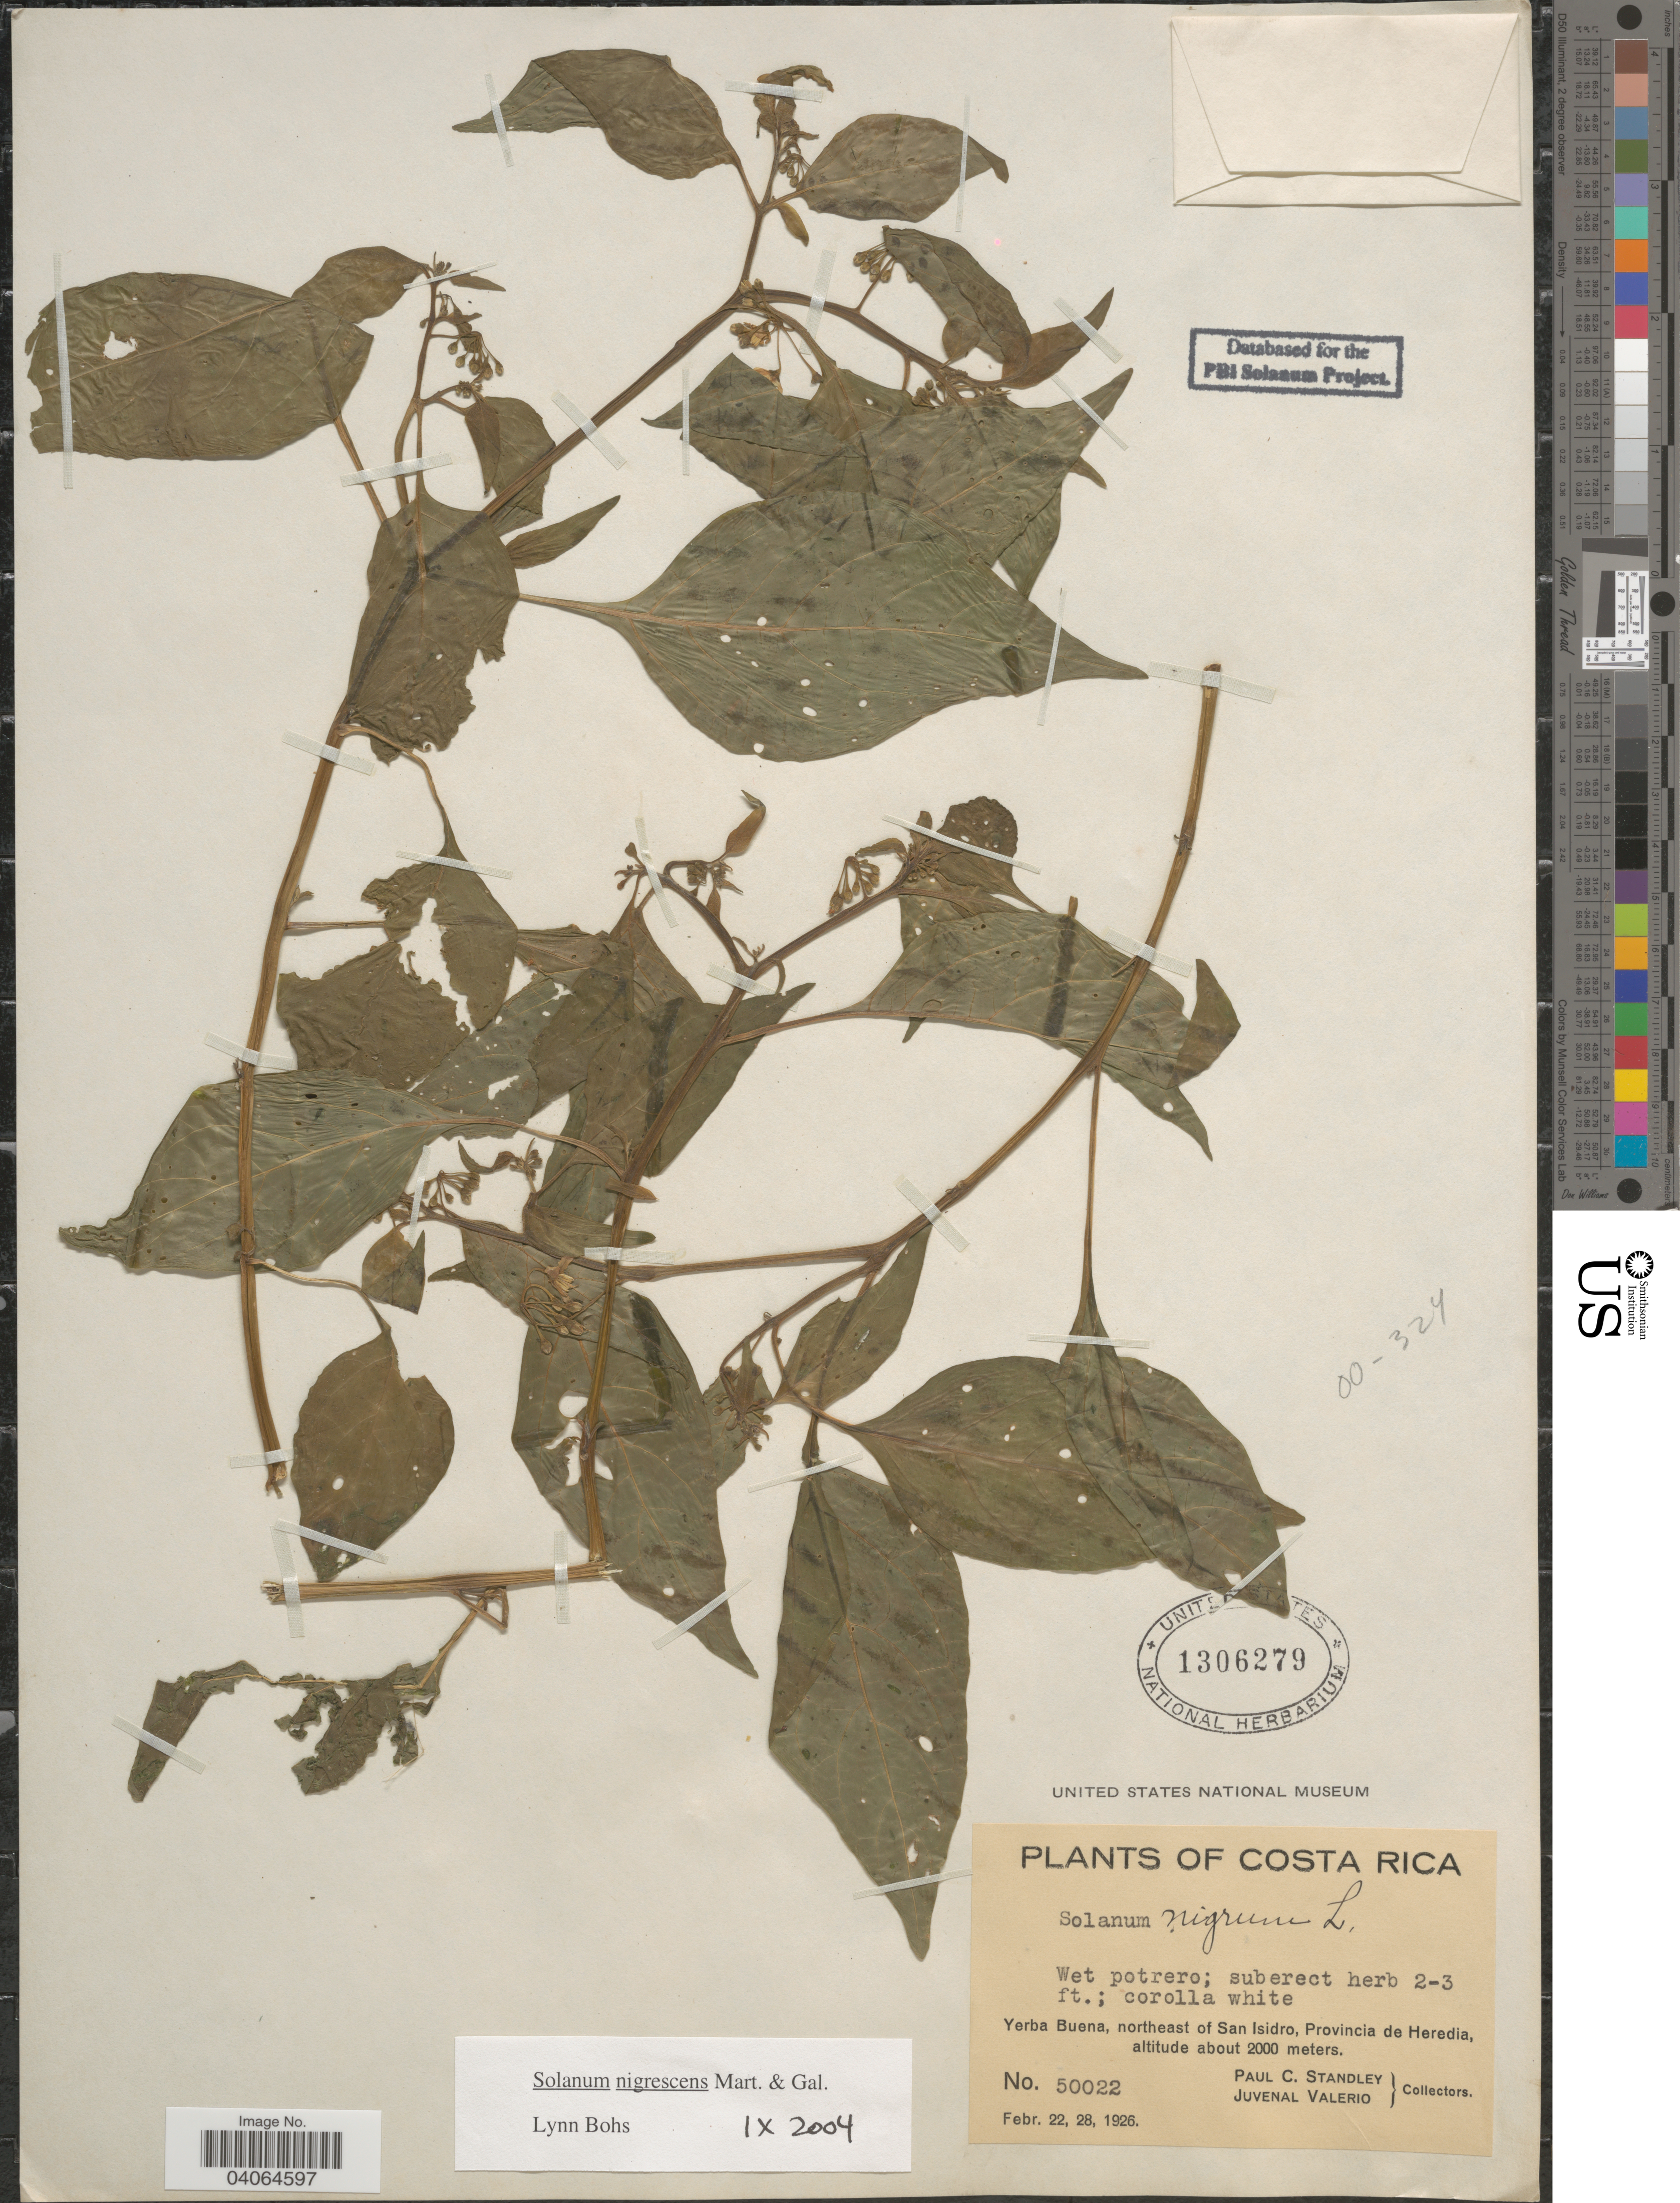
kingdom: Plantae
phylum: Tracheophyta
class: Magnoliopsida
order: Solanales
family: Solanaceae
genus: Solanum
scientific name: Solanum nigrescens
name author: M. Martens & Galeotti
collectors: P. C. Standley & J. Valerio R.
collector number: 50022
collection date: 1926-02-22/1926-02-28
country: Costa Rica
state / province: Heredia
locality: Yerba Buena, northeast of San Isidro.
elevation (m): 2000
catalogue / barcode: US 1306279